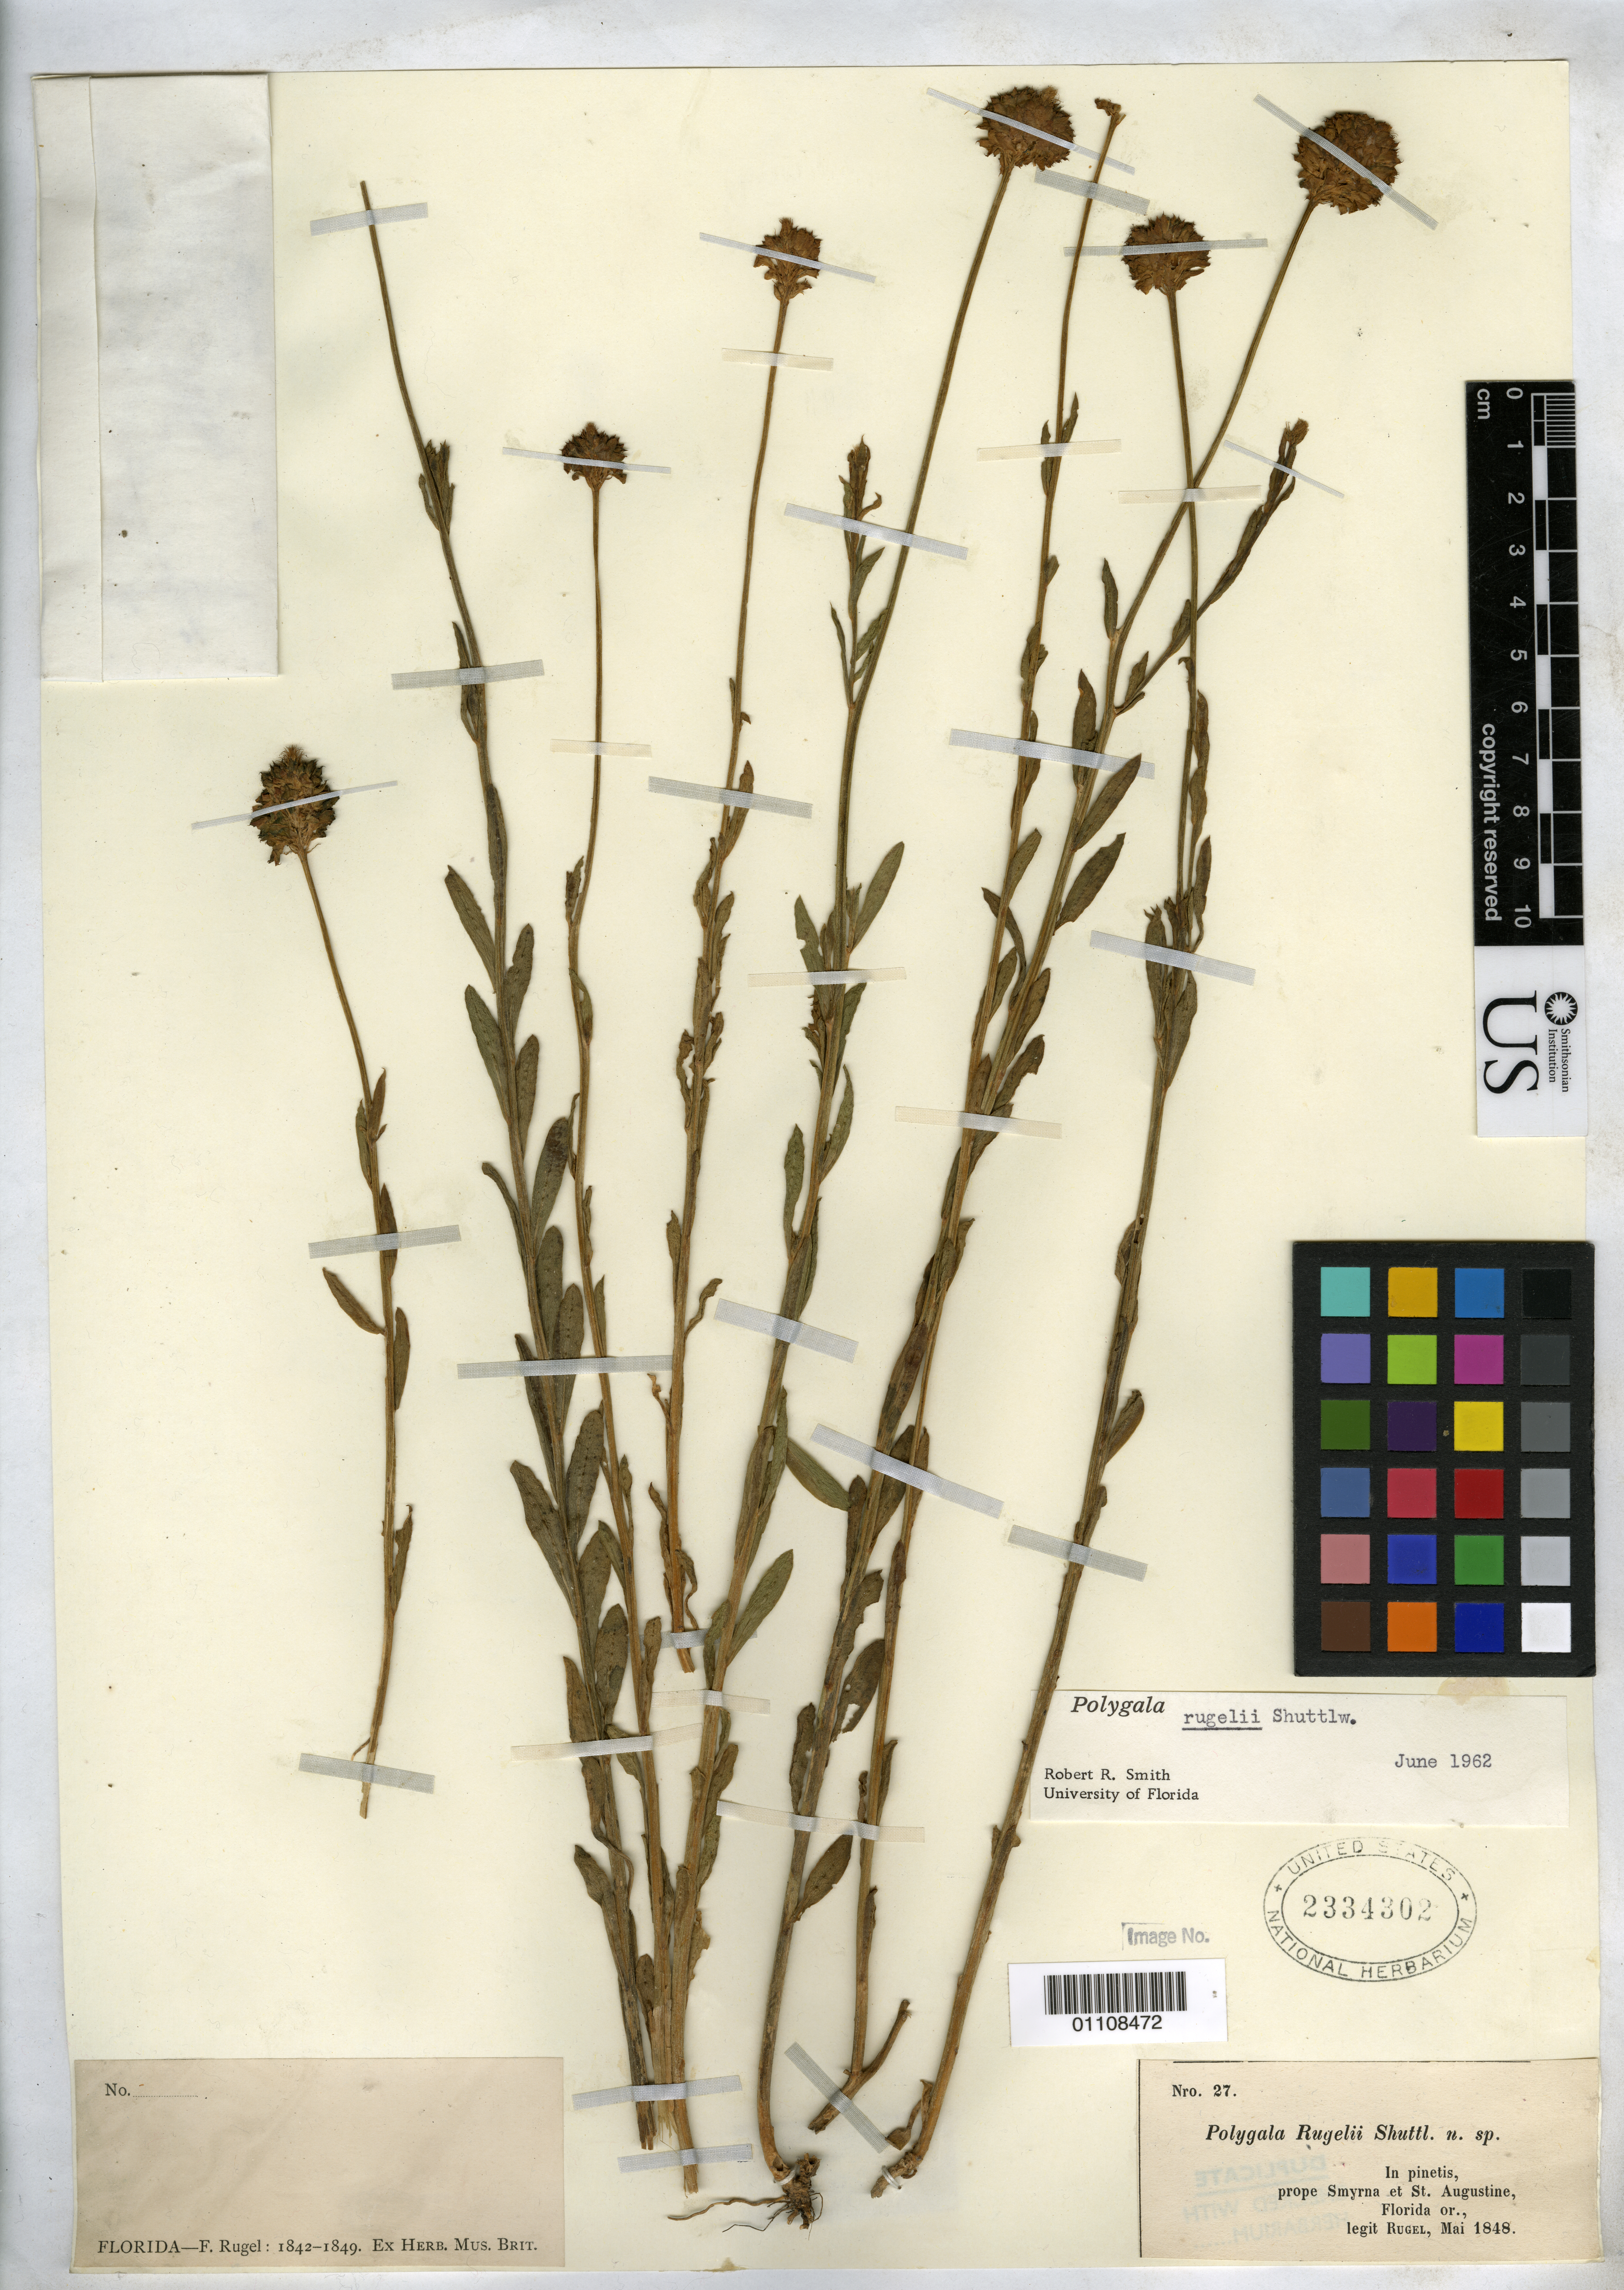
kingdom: Plantae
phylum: Tracheophyta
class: Magnoliopsida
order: Fabales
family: Polygalaceae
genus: Polygala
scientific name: Polygala rugelii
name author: Shuttlew. ex Chapm.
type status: Syntype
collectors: F. Rugel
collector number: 27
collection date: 1848-05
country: United States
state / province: Florida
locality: prope Smyrna et St. Augustine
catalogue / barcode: US 2334302